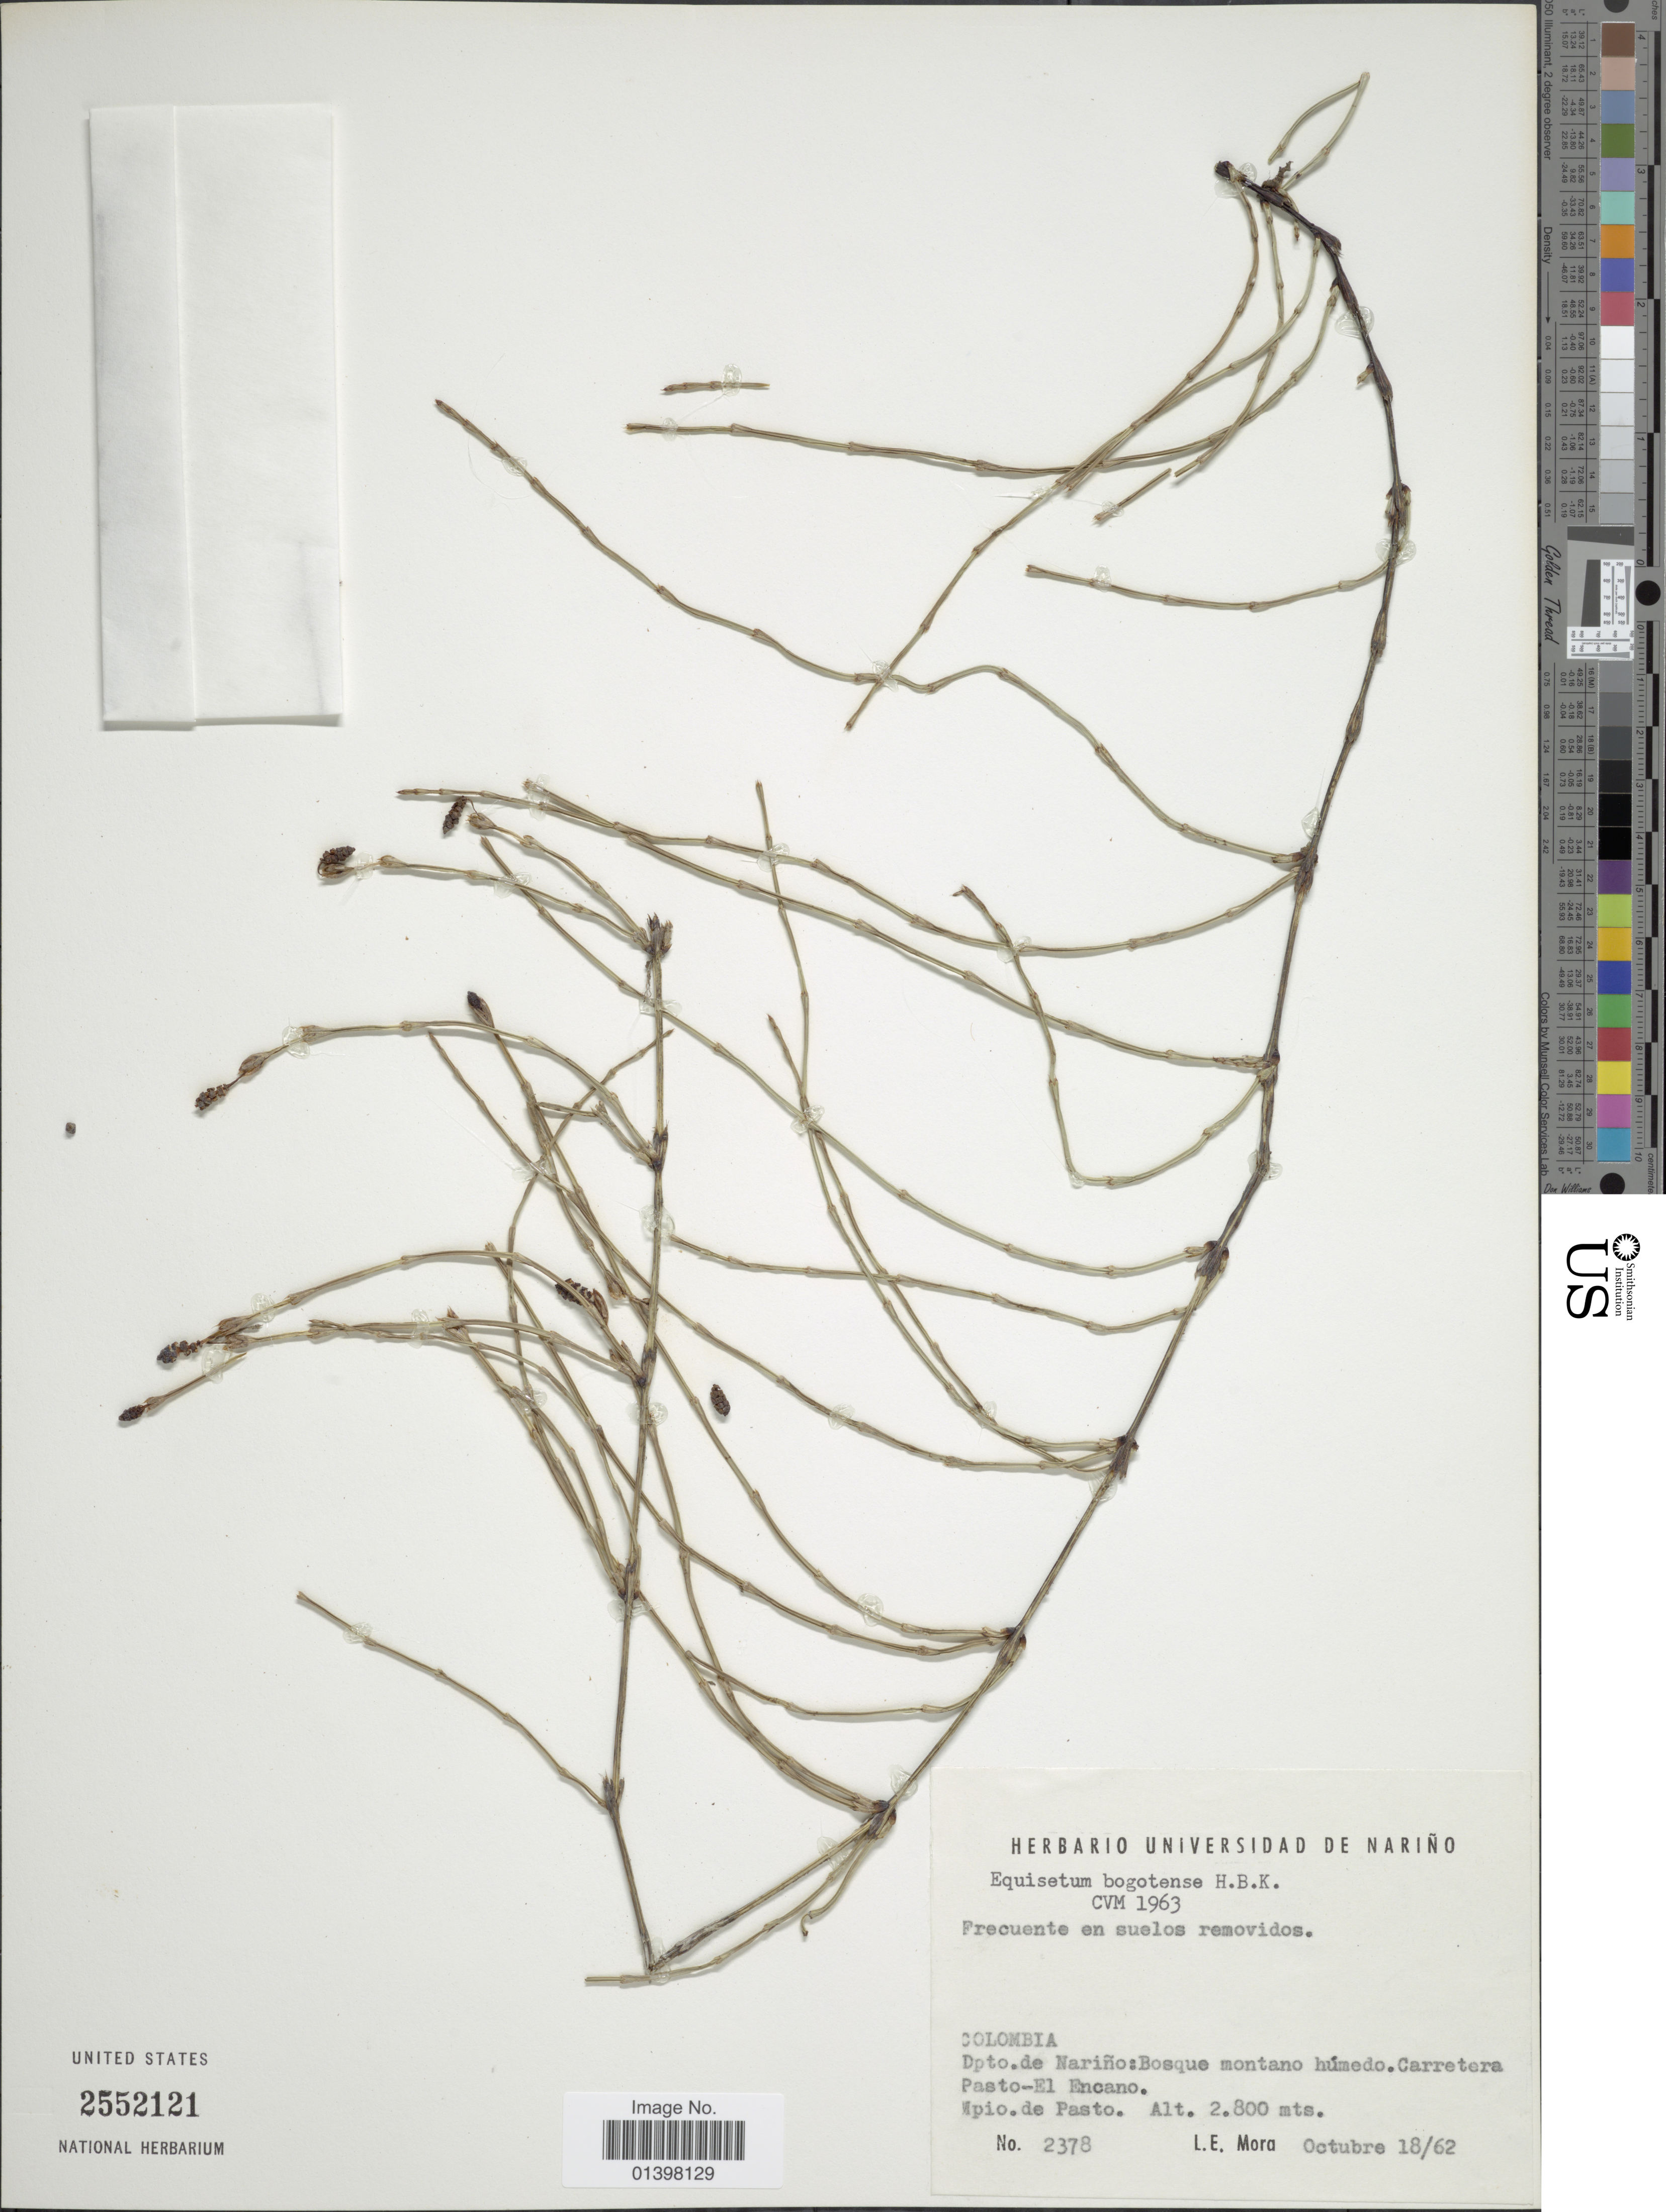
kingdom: Plantae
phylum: Tracheophyta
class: Polypodiopsida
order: Equisetales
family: Equisetaceae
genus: Equisetum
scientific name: Equisetum bogotense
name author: Kunth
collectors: L. Mora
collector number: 2378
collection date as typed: Transcribed d/m/y: 18/10/62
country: Colombia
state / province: Nariño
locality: Bosque montano húmedo. carretera Pasto-El Encano, Mpio de Pasto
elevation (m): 2800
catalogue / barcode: US 2552121